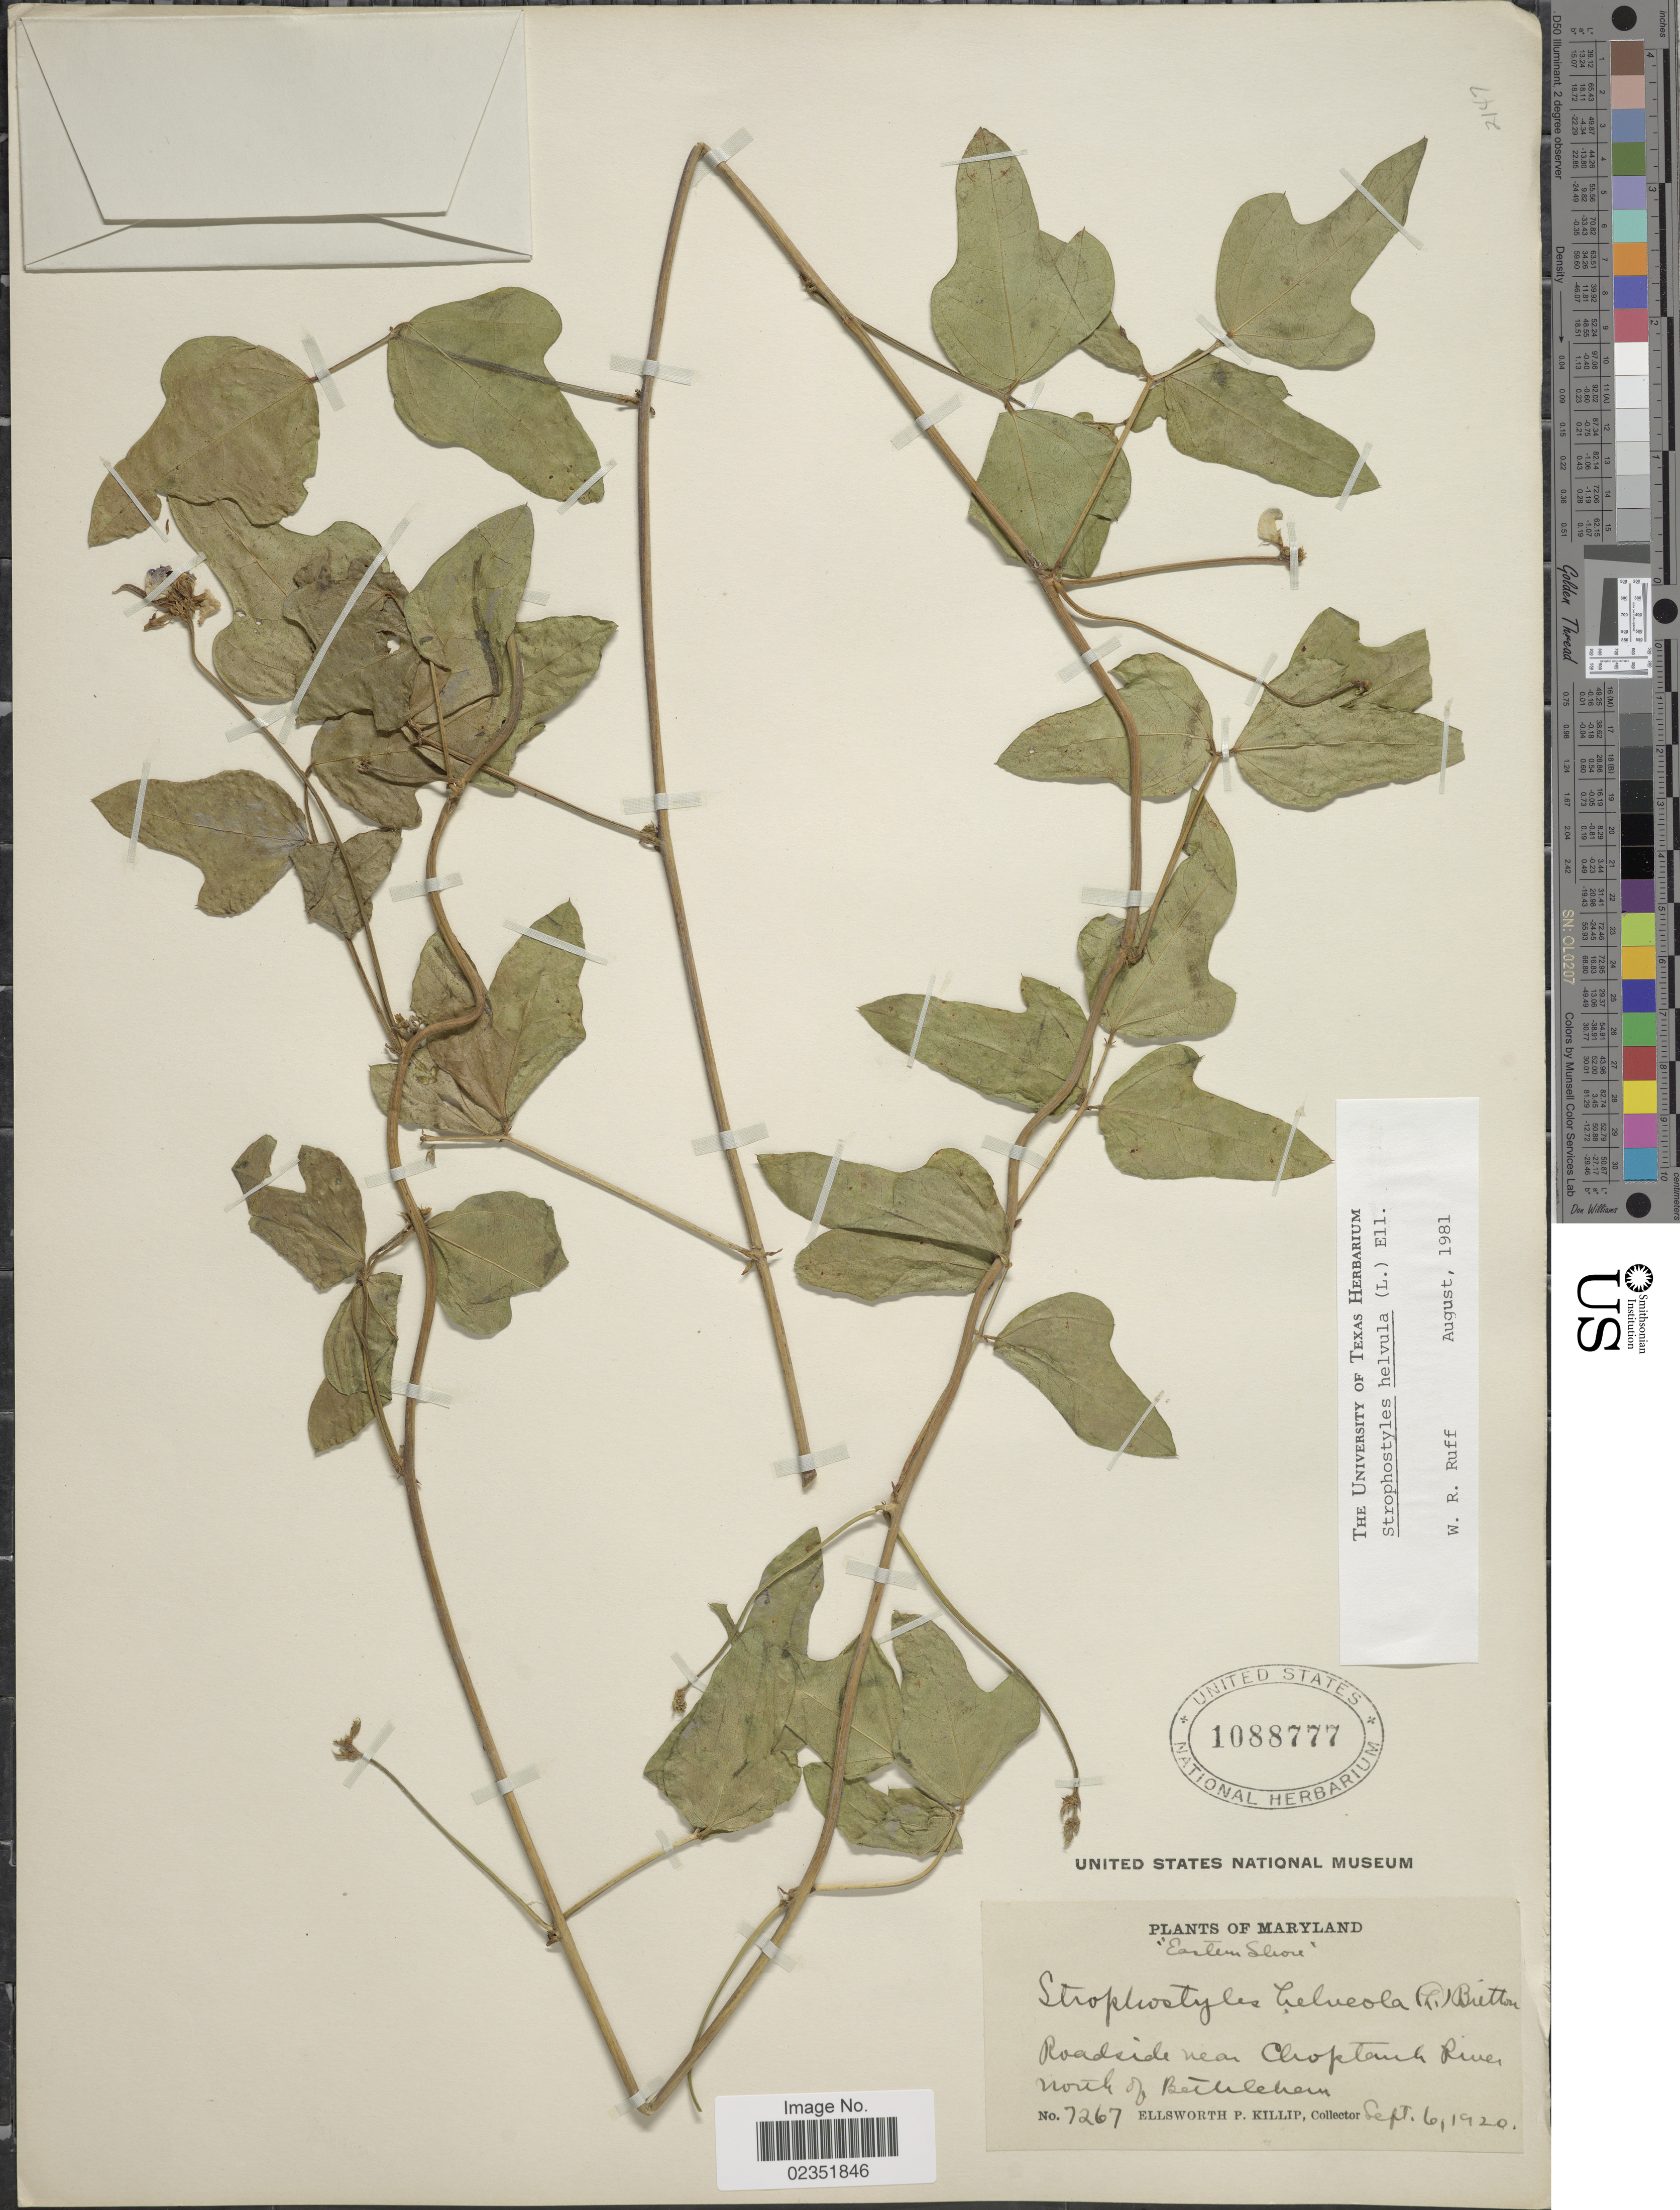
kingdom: Plantae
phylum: Tracheophyta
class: Magnoliopsida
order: Fabales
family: Fabaceae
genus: Strophostyles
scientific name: Strophostyles helvola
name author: (L.) Elliott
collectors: E. P. Killip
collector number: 7267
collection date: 1920-09-06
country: United States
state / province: Maryland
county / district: Caroline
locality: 'Eastern Shore' Roadside near Choptank River N of Bethlehem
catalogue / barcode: US 1088777